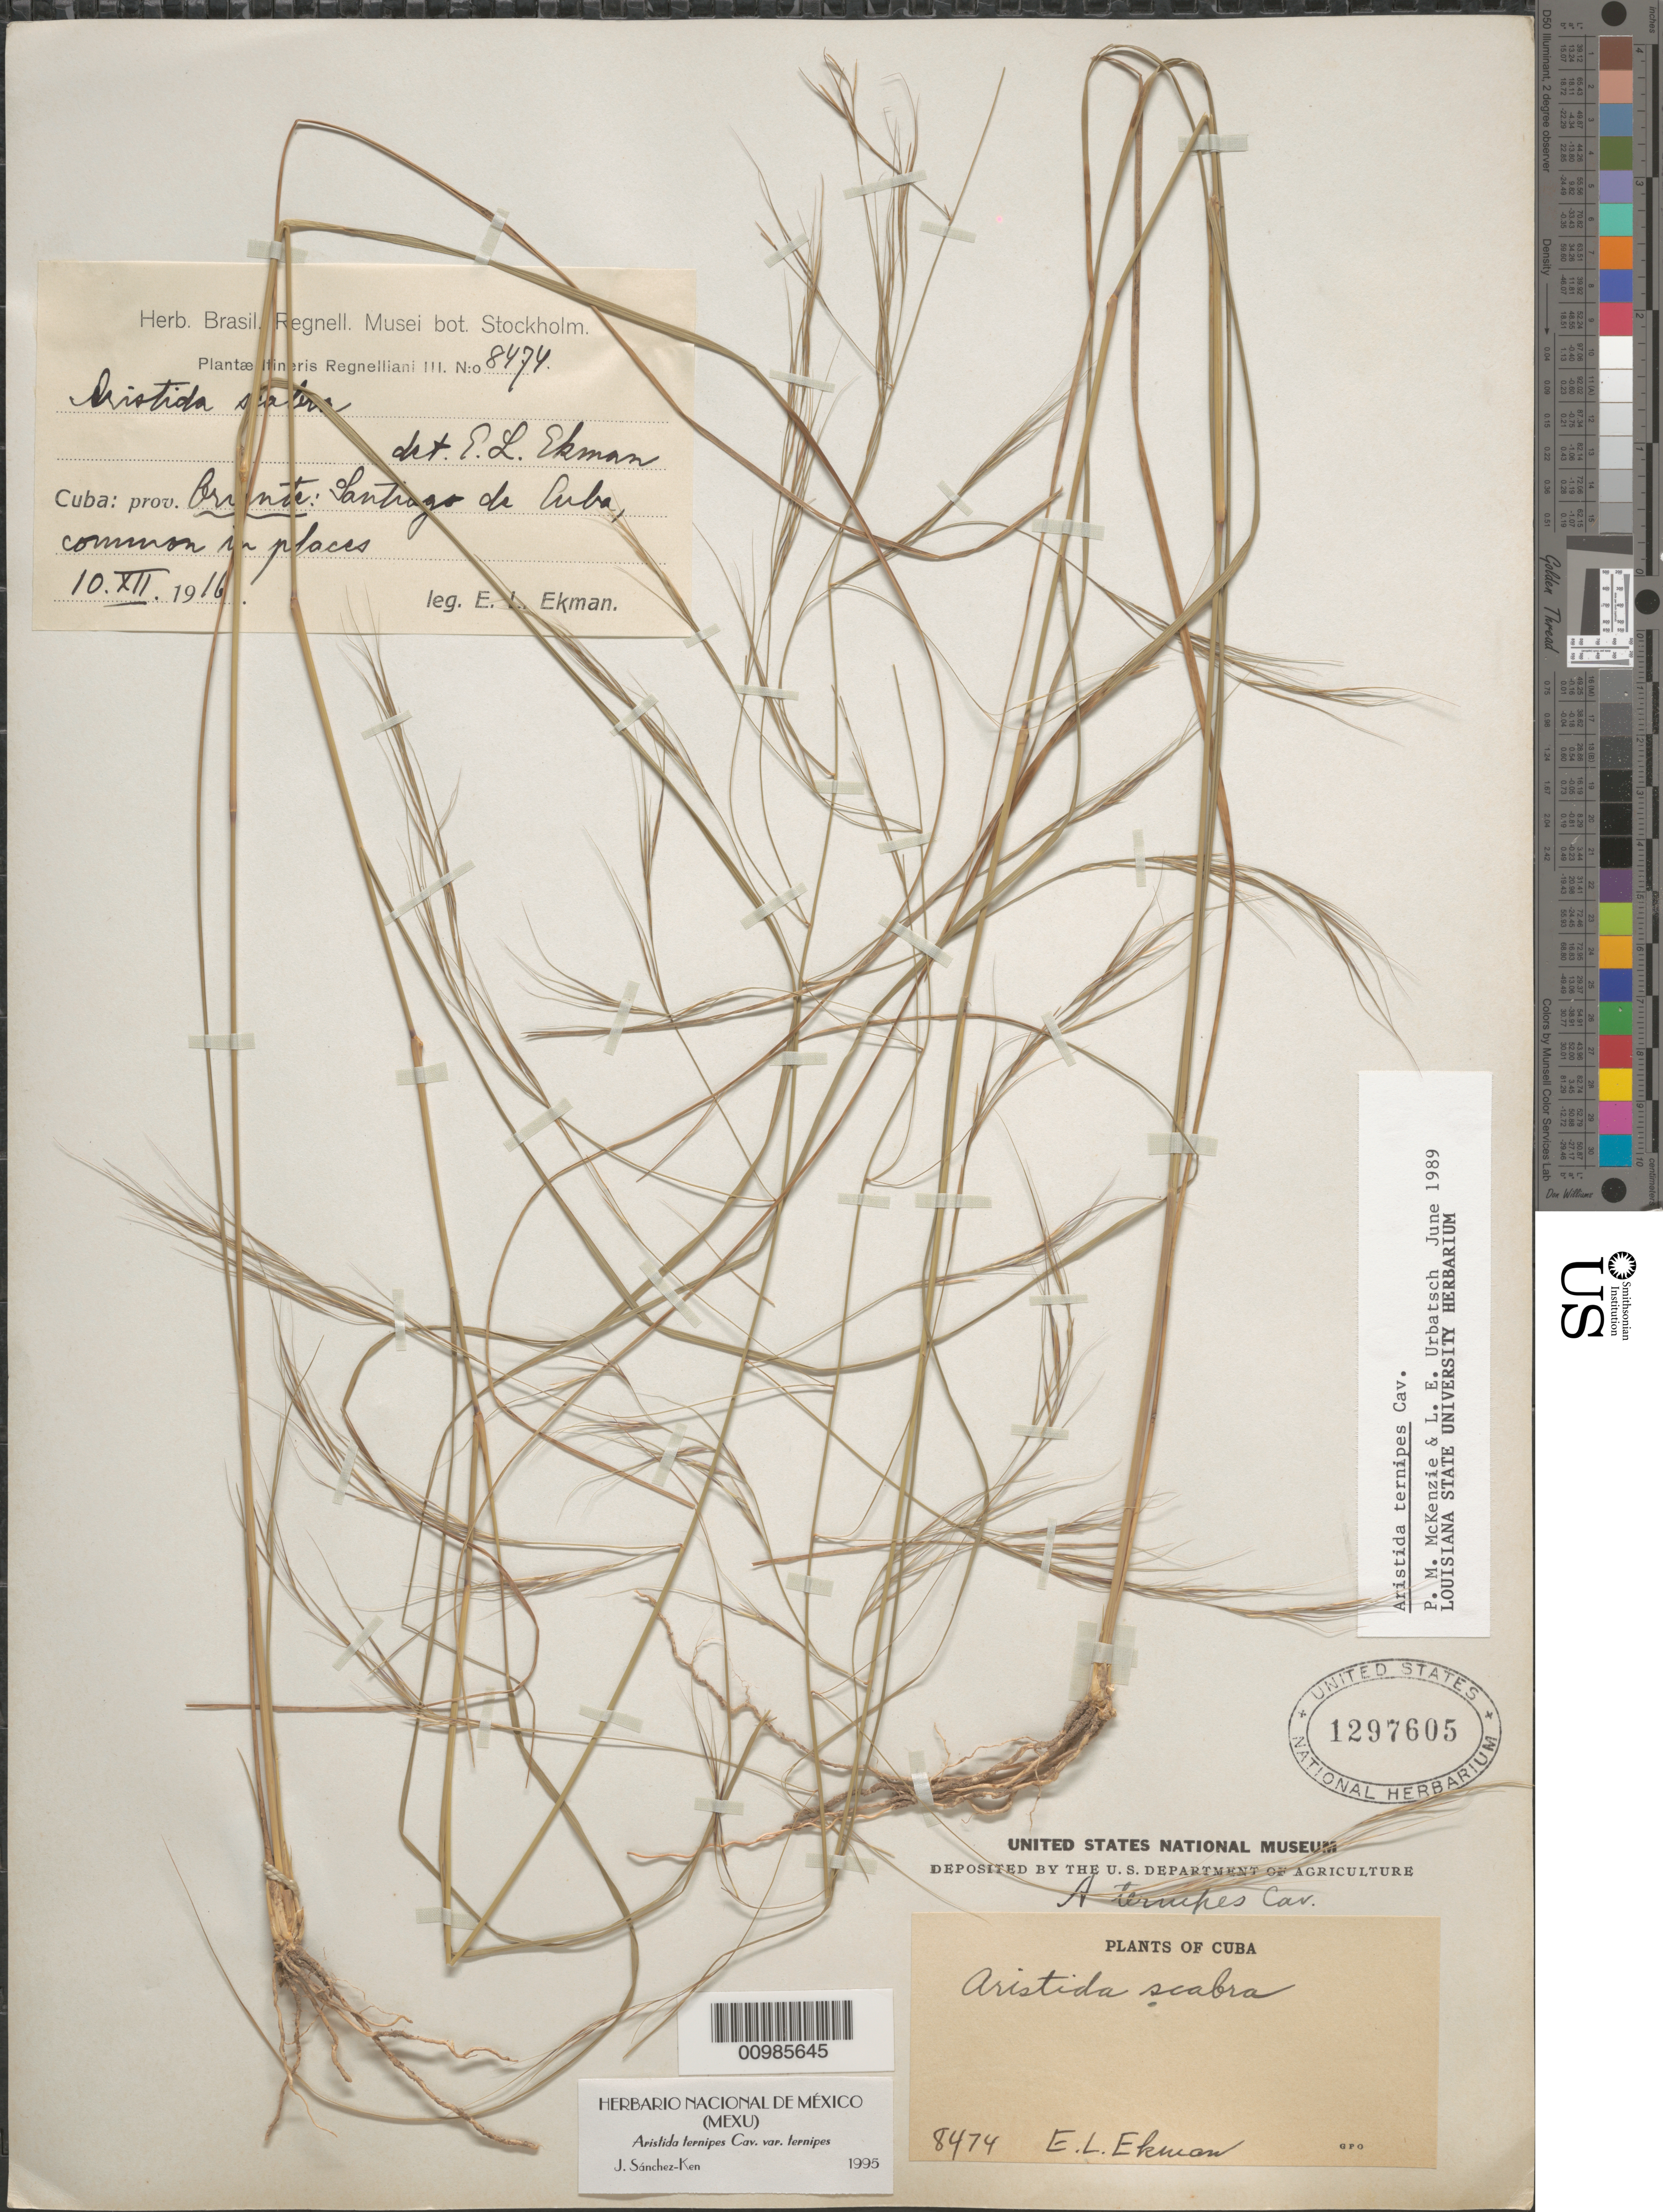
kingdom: Plantae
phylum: Tracheophyta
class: Liliopsida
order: Poales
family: Poaceae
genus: Aristida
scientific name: Aristida ternipes var. ternipes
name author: Cav.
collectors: E. L. Ekman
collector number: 8474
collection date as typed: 10 Dec 1916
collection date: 1916-12-10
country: Cuba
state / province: Santiago de Cuba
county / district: Santiago De Cuba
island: Cuba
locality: Santiago de Cuba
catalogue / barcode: US 1297605